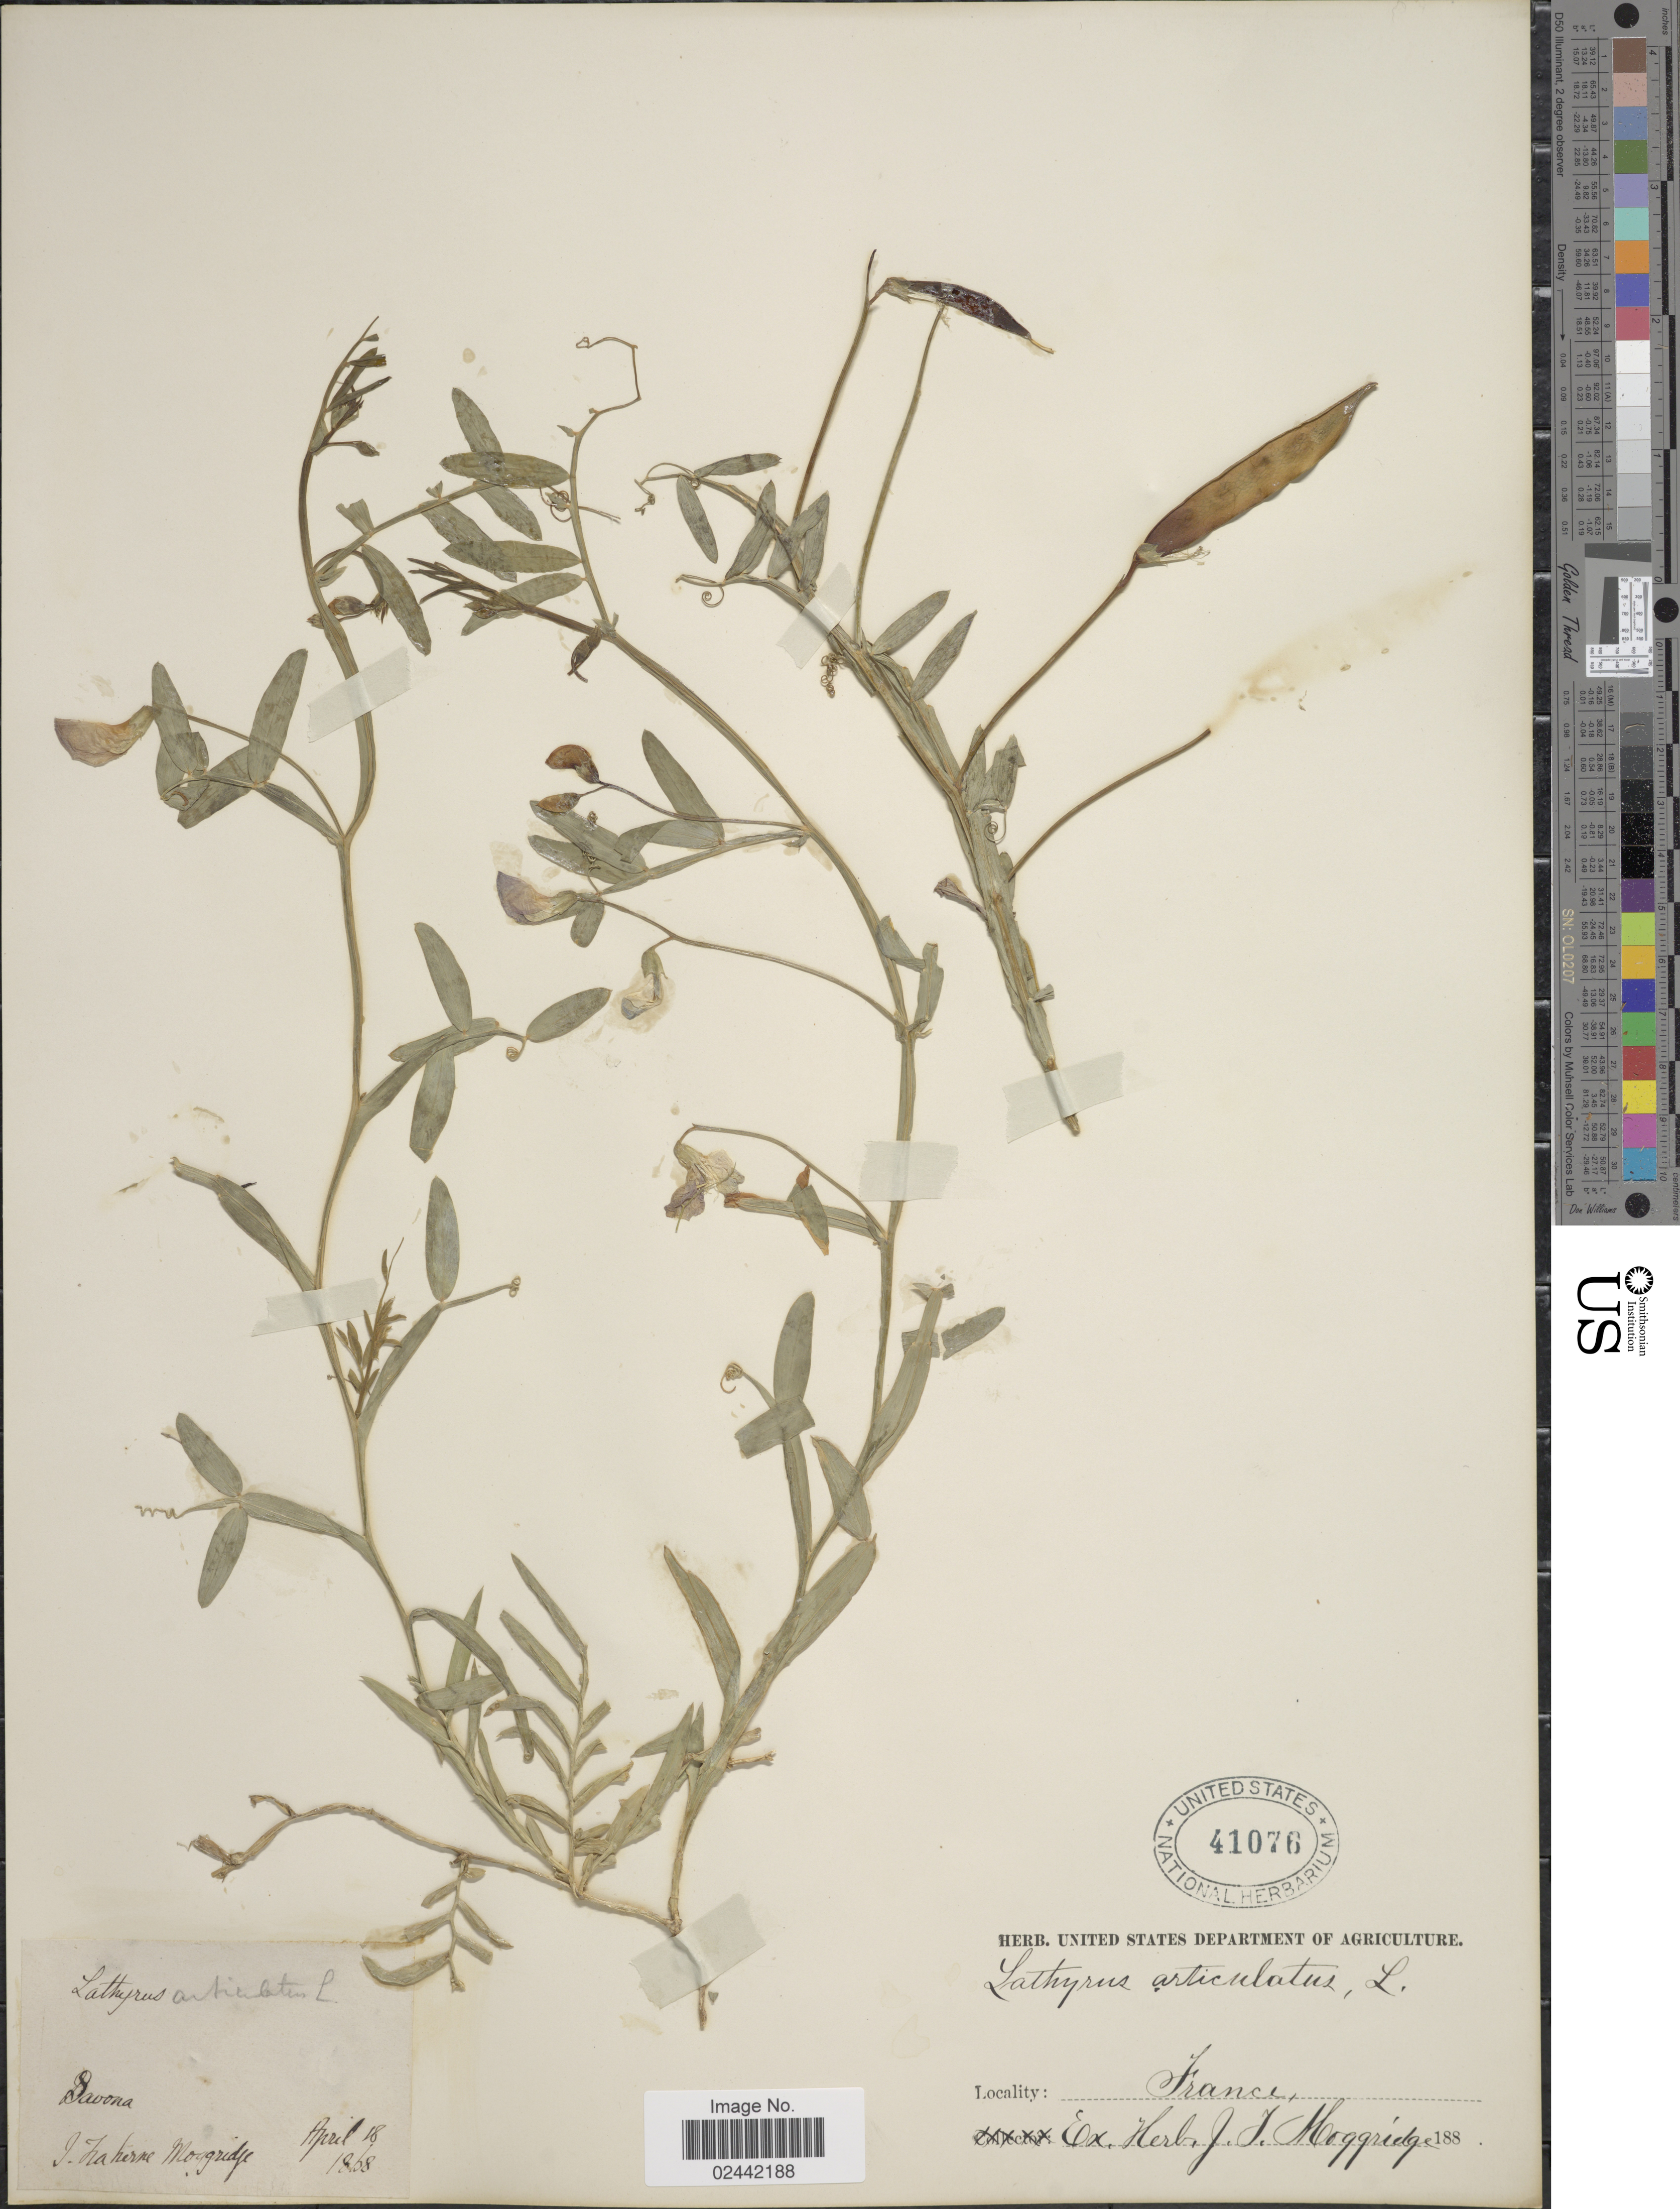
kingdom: Plantae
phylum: Tracheophyta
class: Magnoliopsida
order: Fabales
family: Fabaceae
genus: Lathyrus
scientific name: Lathyrus articulatus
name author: L.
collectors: J. T. Moggridge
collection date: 1868-04-18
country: France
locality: Savona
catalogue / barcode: US 41076